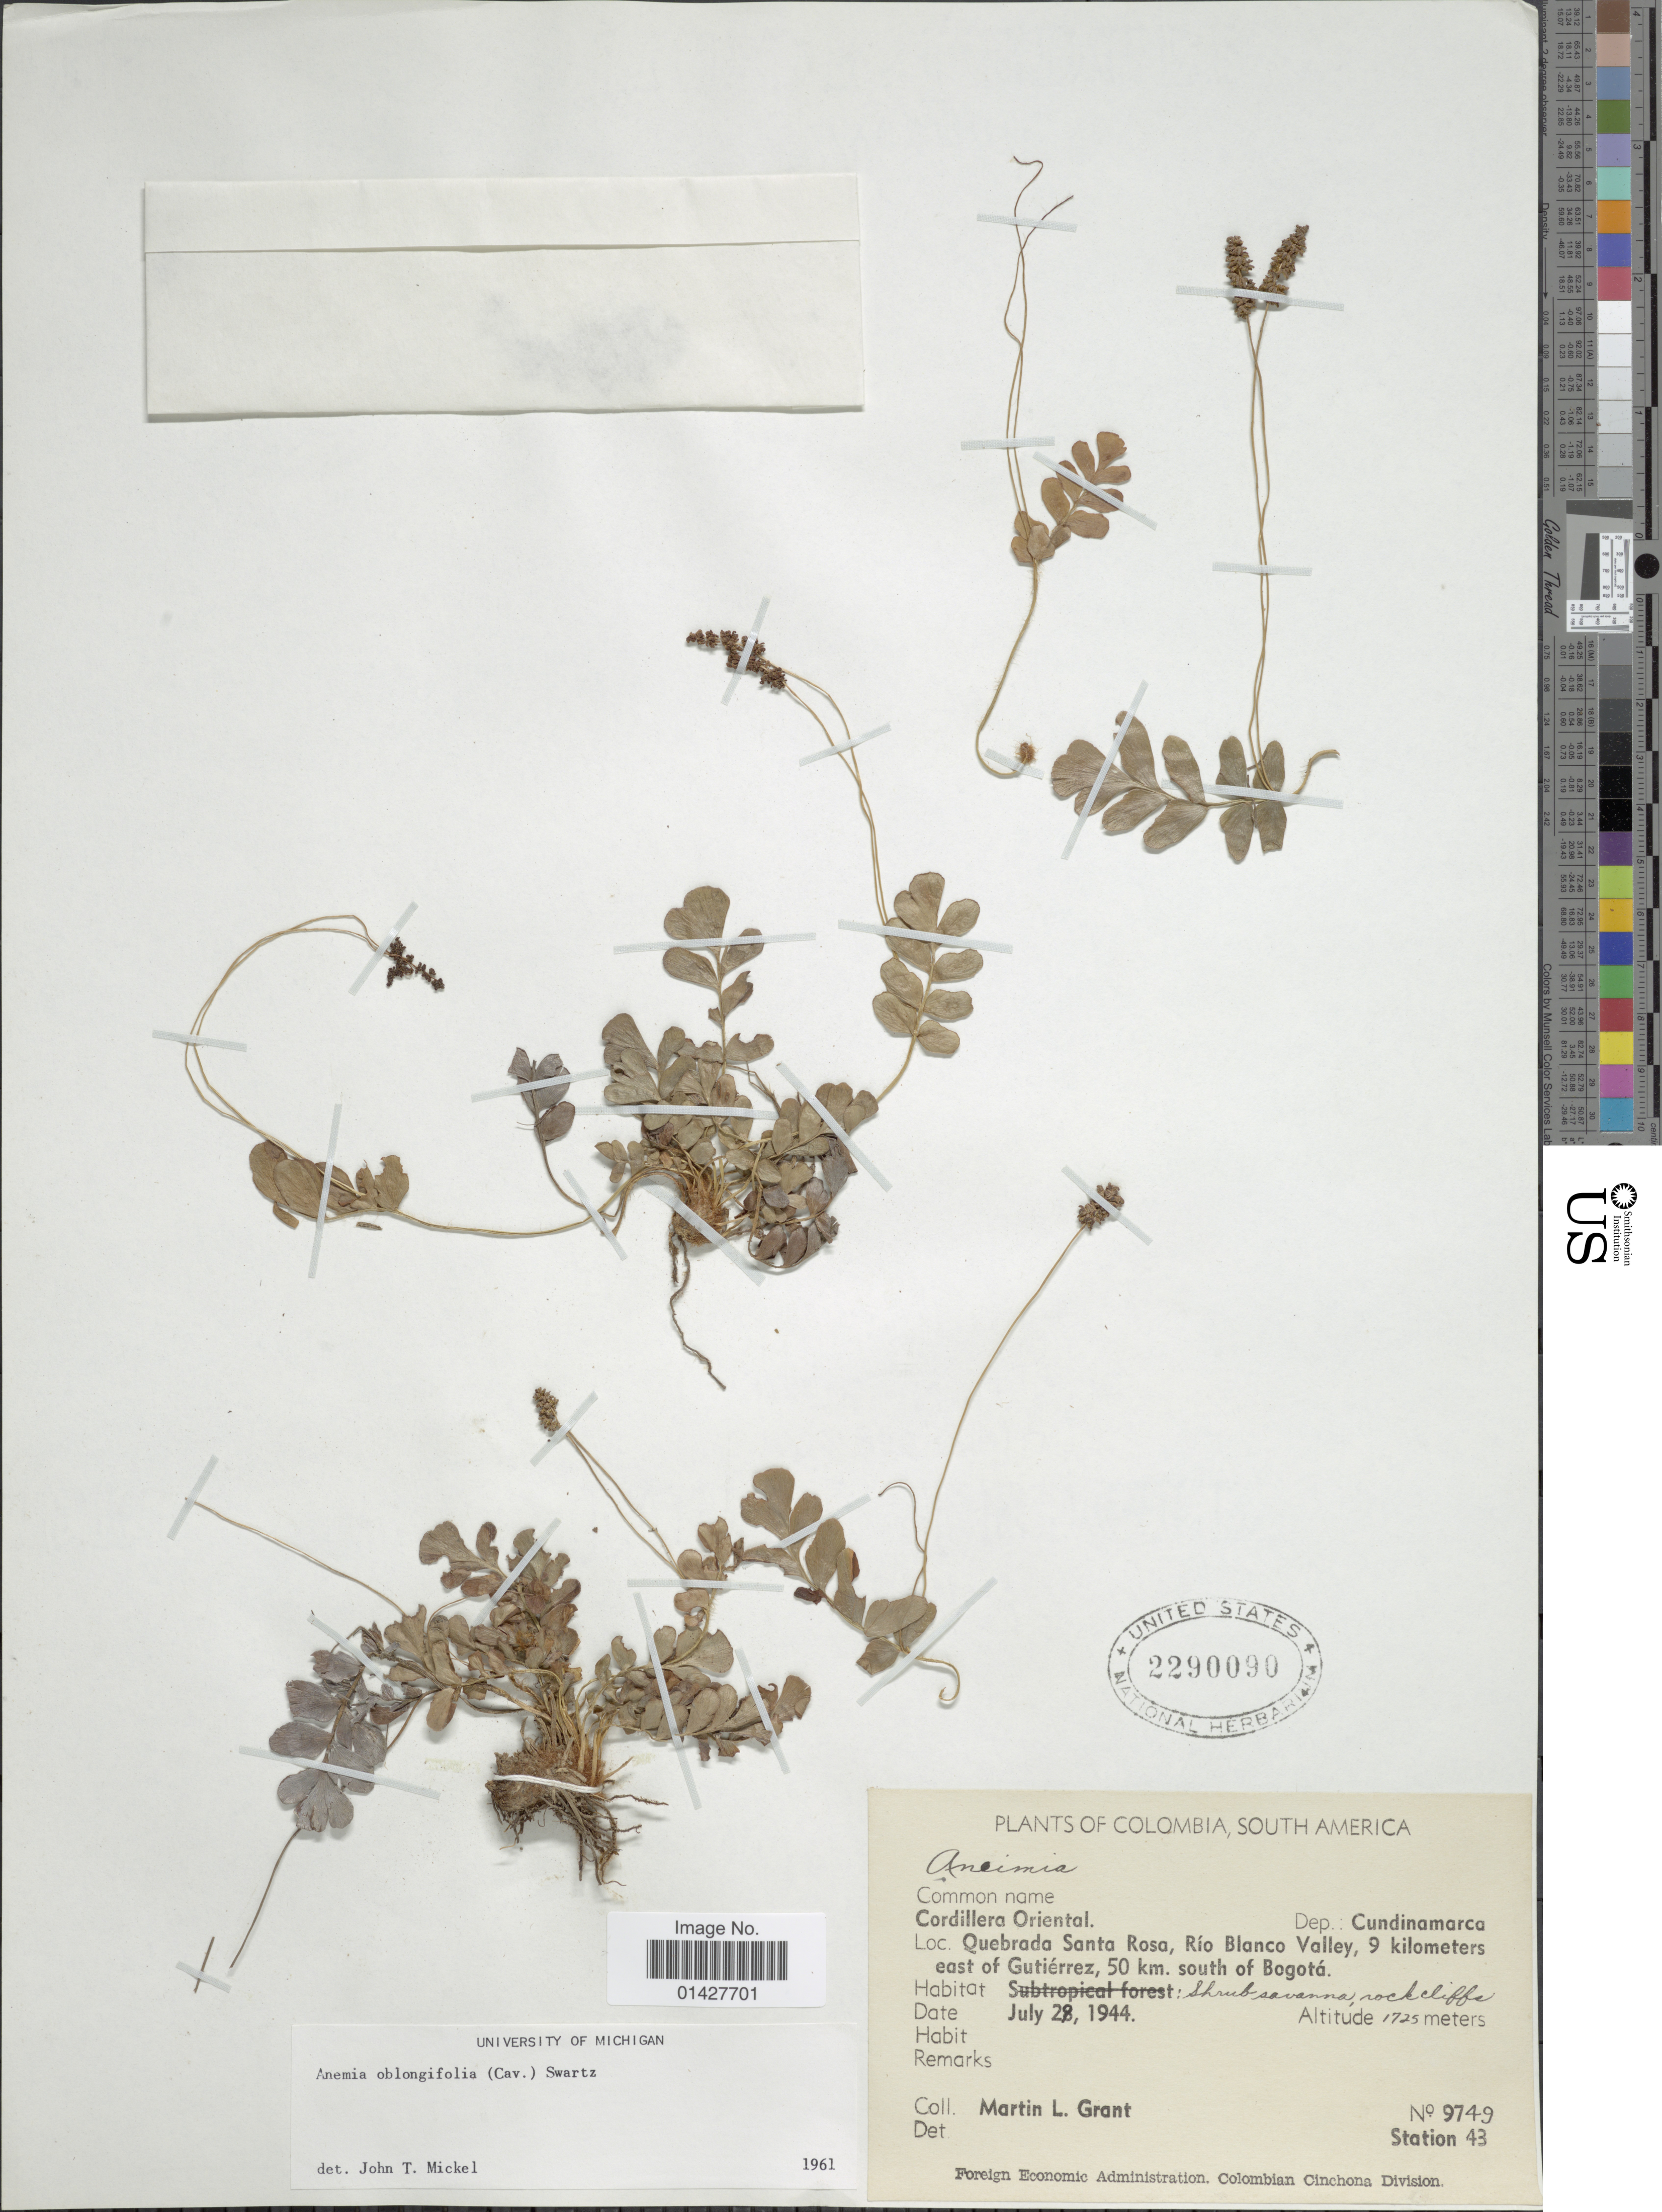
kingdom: Plantae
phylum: Tracheophyta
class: Polypodiopsida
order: Schizaeales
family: Anemiaceae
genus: Anemia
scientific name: Anemia oblongifolia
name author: (Cav.) Sw.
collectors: M. L. Grant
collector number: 9749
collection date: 1944-07-28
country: Colombia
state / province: Cundinamarca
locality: Cordillera Oriental, Dep Cundinamarca, Quebrada Santa Rosa,, Rio Blanco Valley, 9 kilometers east of Gutiérrez, 50 km. south of Bogotá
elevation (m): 1725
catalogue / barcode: US 2290090